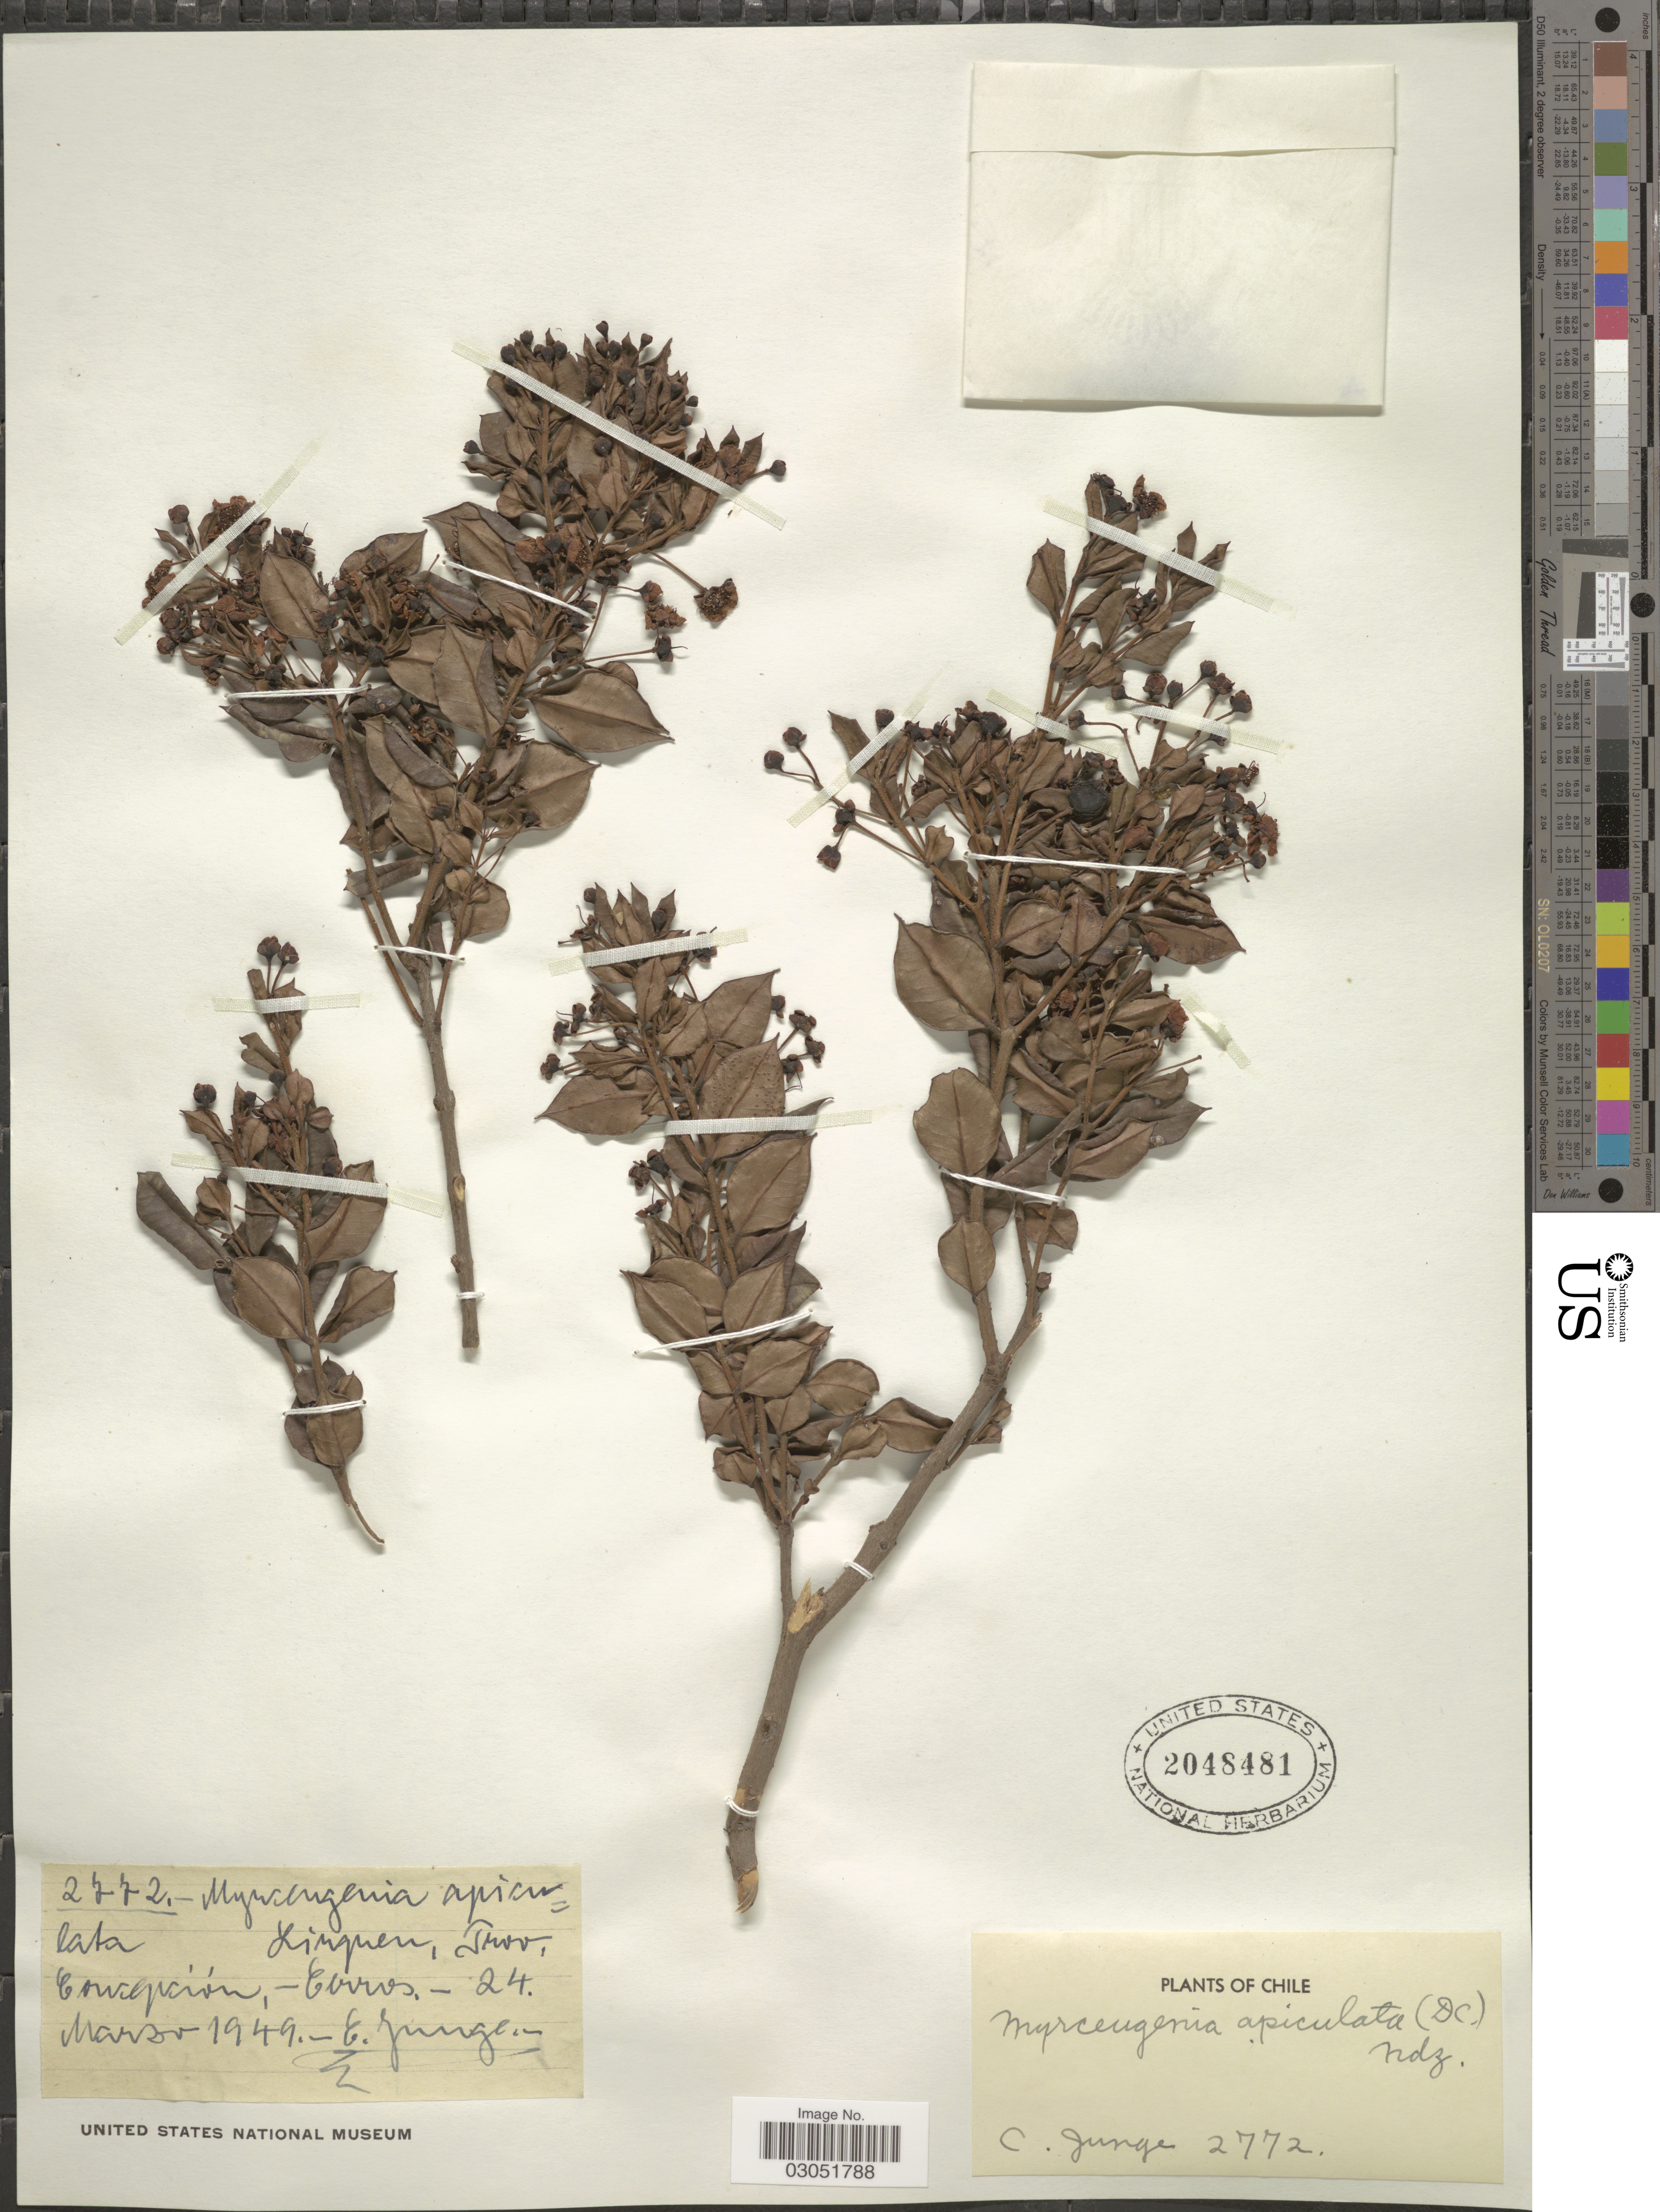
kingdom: Plantae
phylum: Tracheophyta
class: Magnoliopsida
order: Myrtales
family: Myrtaceae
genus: Luma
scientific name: Luma apiculata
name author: (DC.) Burret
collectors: C. Junge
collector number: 2772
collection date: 1949-03-24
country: Chile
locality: Lirquen, Prov. Concepcion.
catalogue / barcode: US 2048481